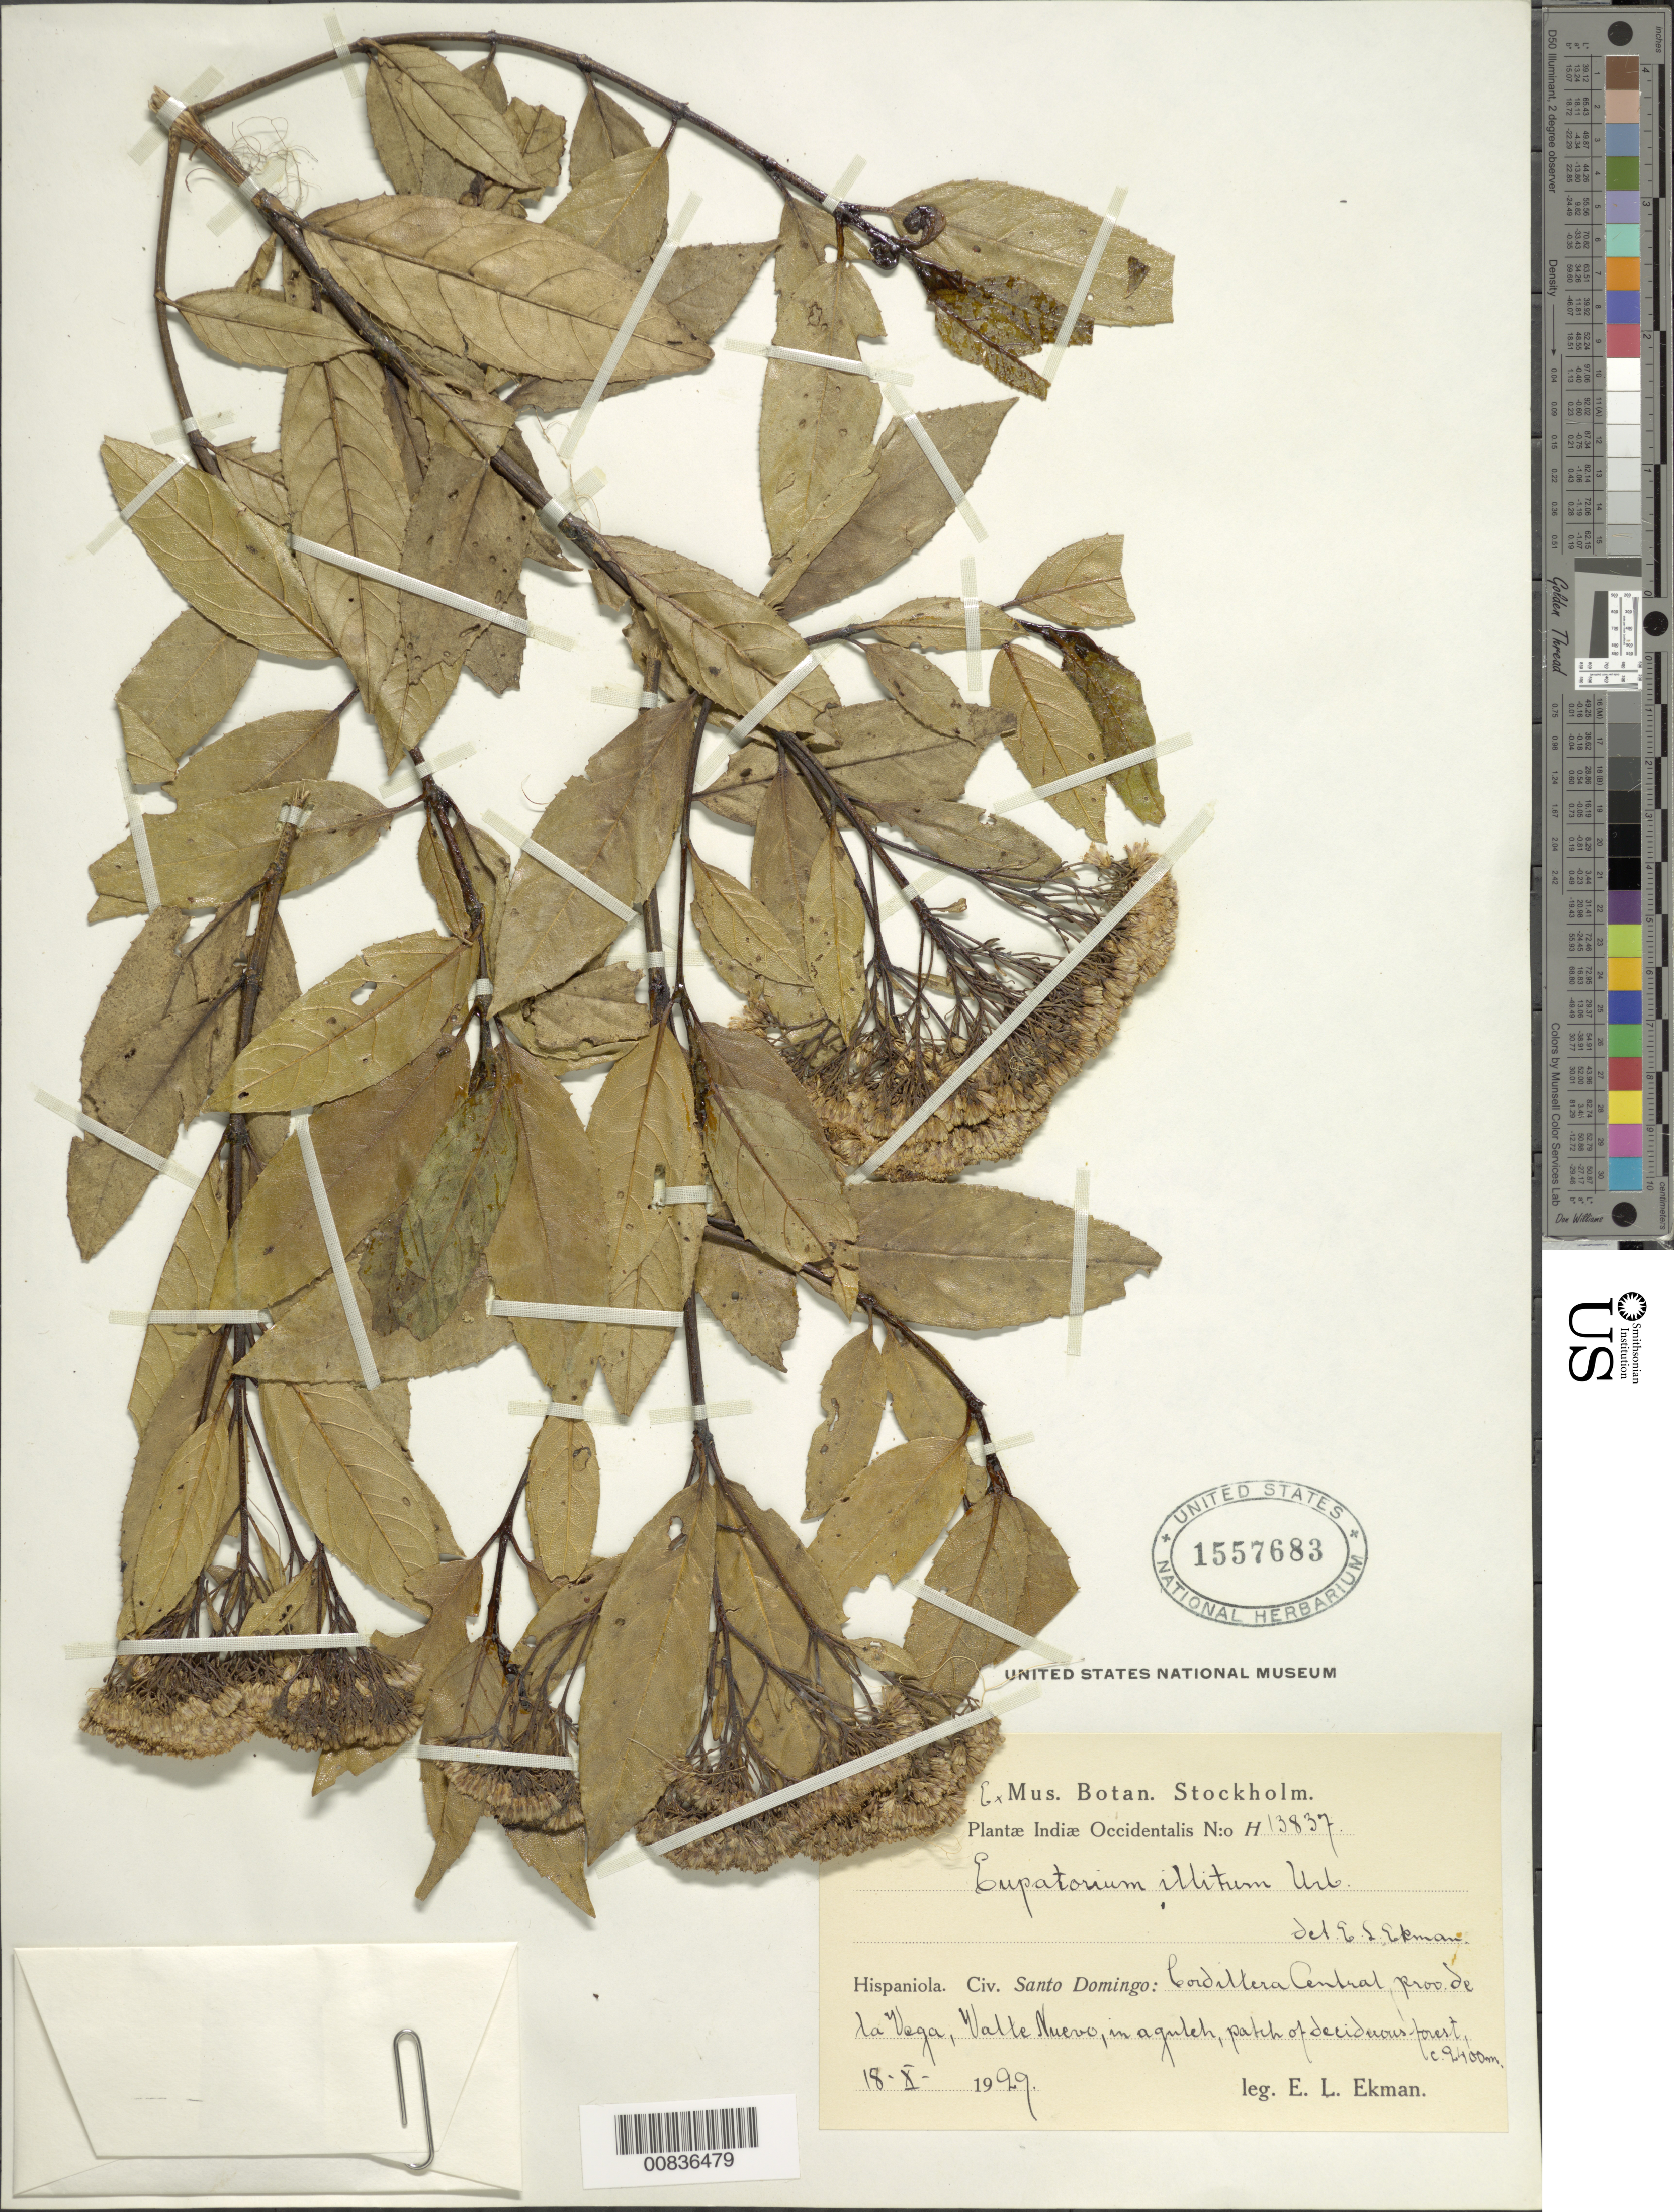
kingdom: Plantae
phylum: Tracheophyta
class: Magnoliopsida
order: Asterales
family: Asteraceae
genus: Ageratina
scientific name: Ageratina illita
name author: (Urb.) R.M. King & H. Rob.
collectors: E. L. Ekman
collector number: H 13837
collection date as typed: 18 Oct 1929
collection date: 1929-10-18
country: Dominican Republic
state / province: La Vega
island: Hispaniola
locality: Cordillera Central, Valle Nuevo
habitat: In a gulch, patch of deciduous forest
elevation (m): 2400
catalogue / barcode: US 1557683